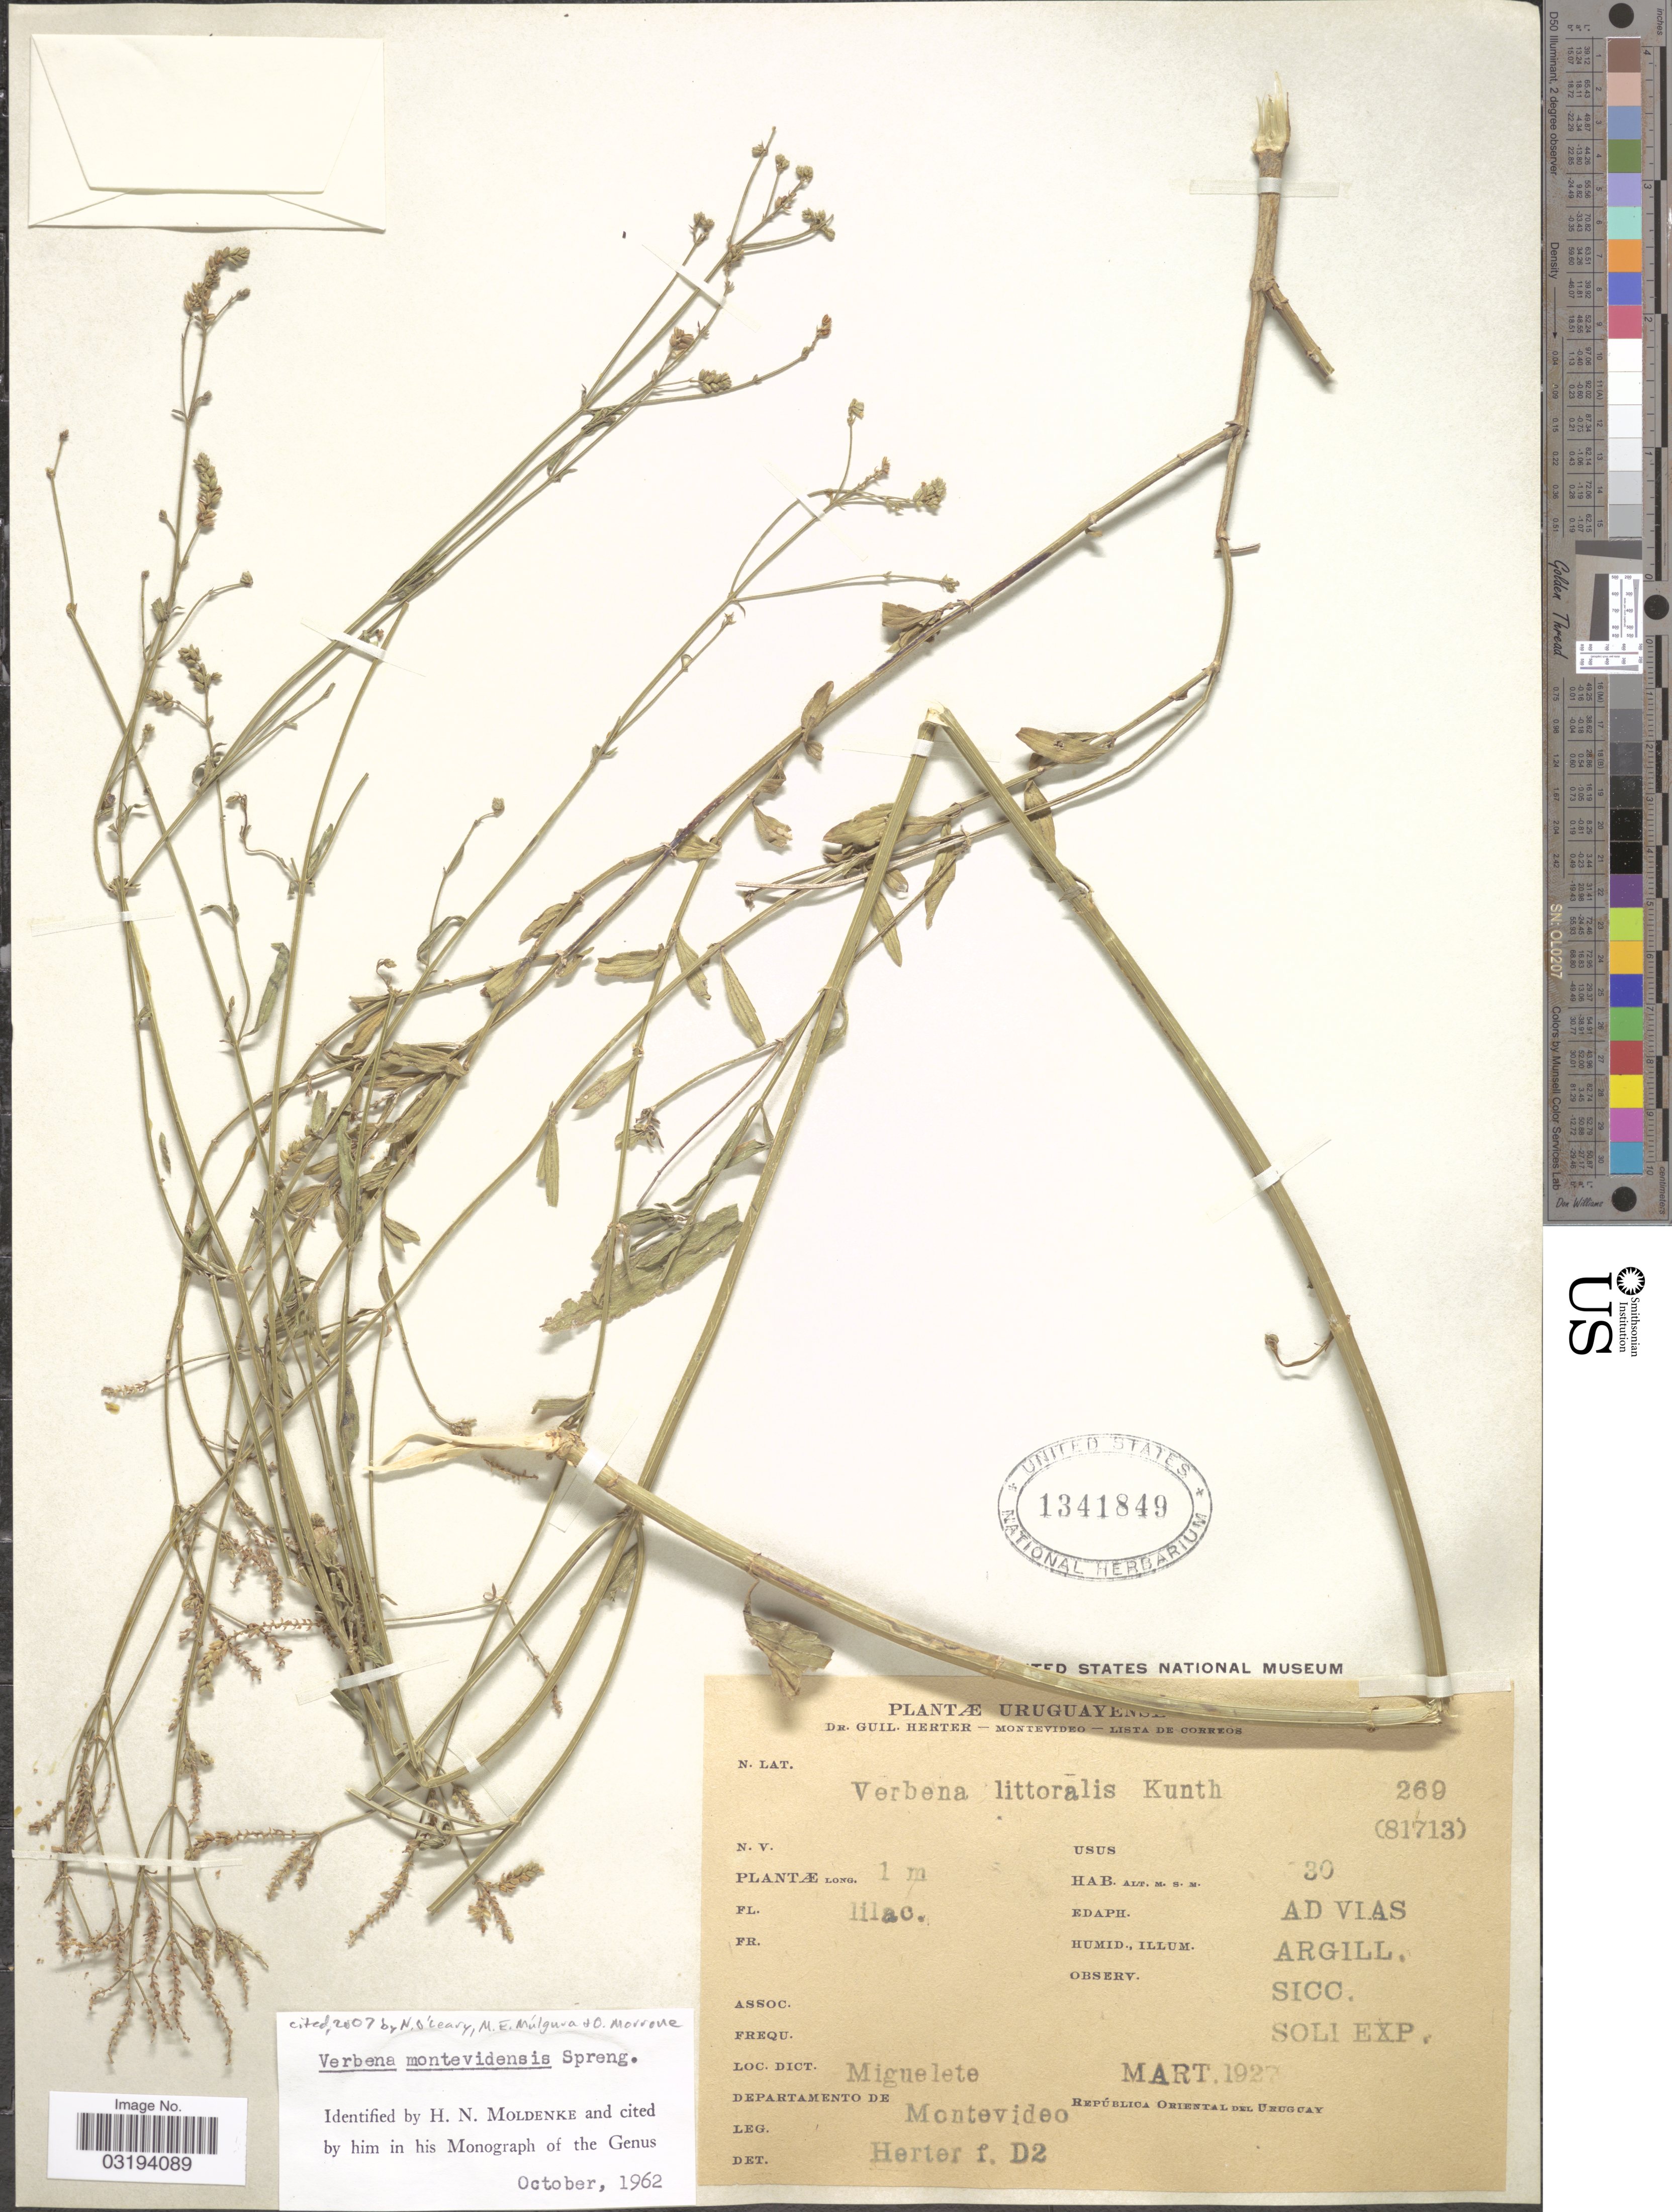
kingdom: Plantae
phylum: Tracheophyta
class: Magnoliopsida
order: Lamiales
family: Verbenaceae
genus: Verbena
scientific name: Verbena montevidensis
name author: Spreng.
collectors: G. Herter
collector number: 269 (81713)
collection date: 1927-03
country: Uruguay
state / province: Montevideo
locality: Dict. Miguelete. Departamento de Montevideo.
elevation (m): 30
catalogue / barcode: US 1341849